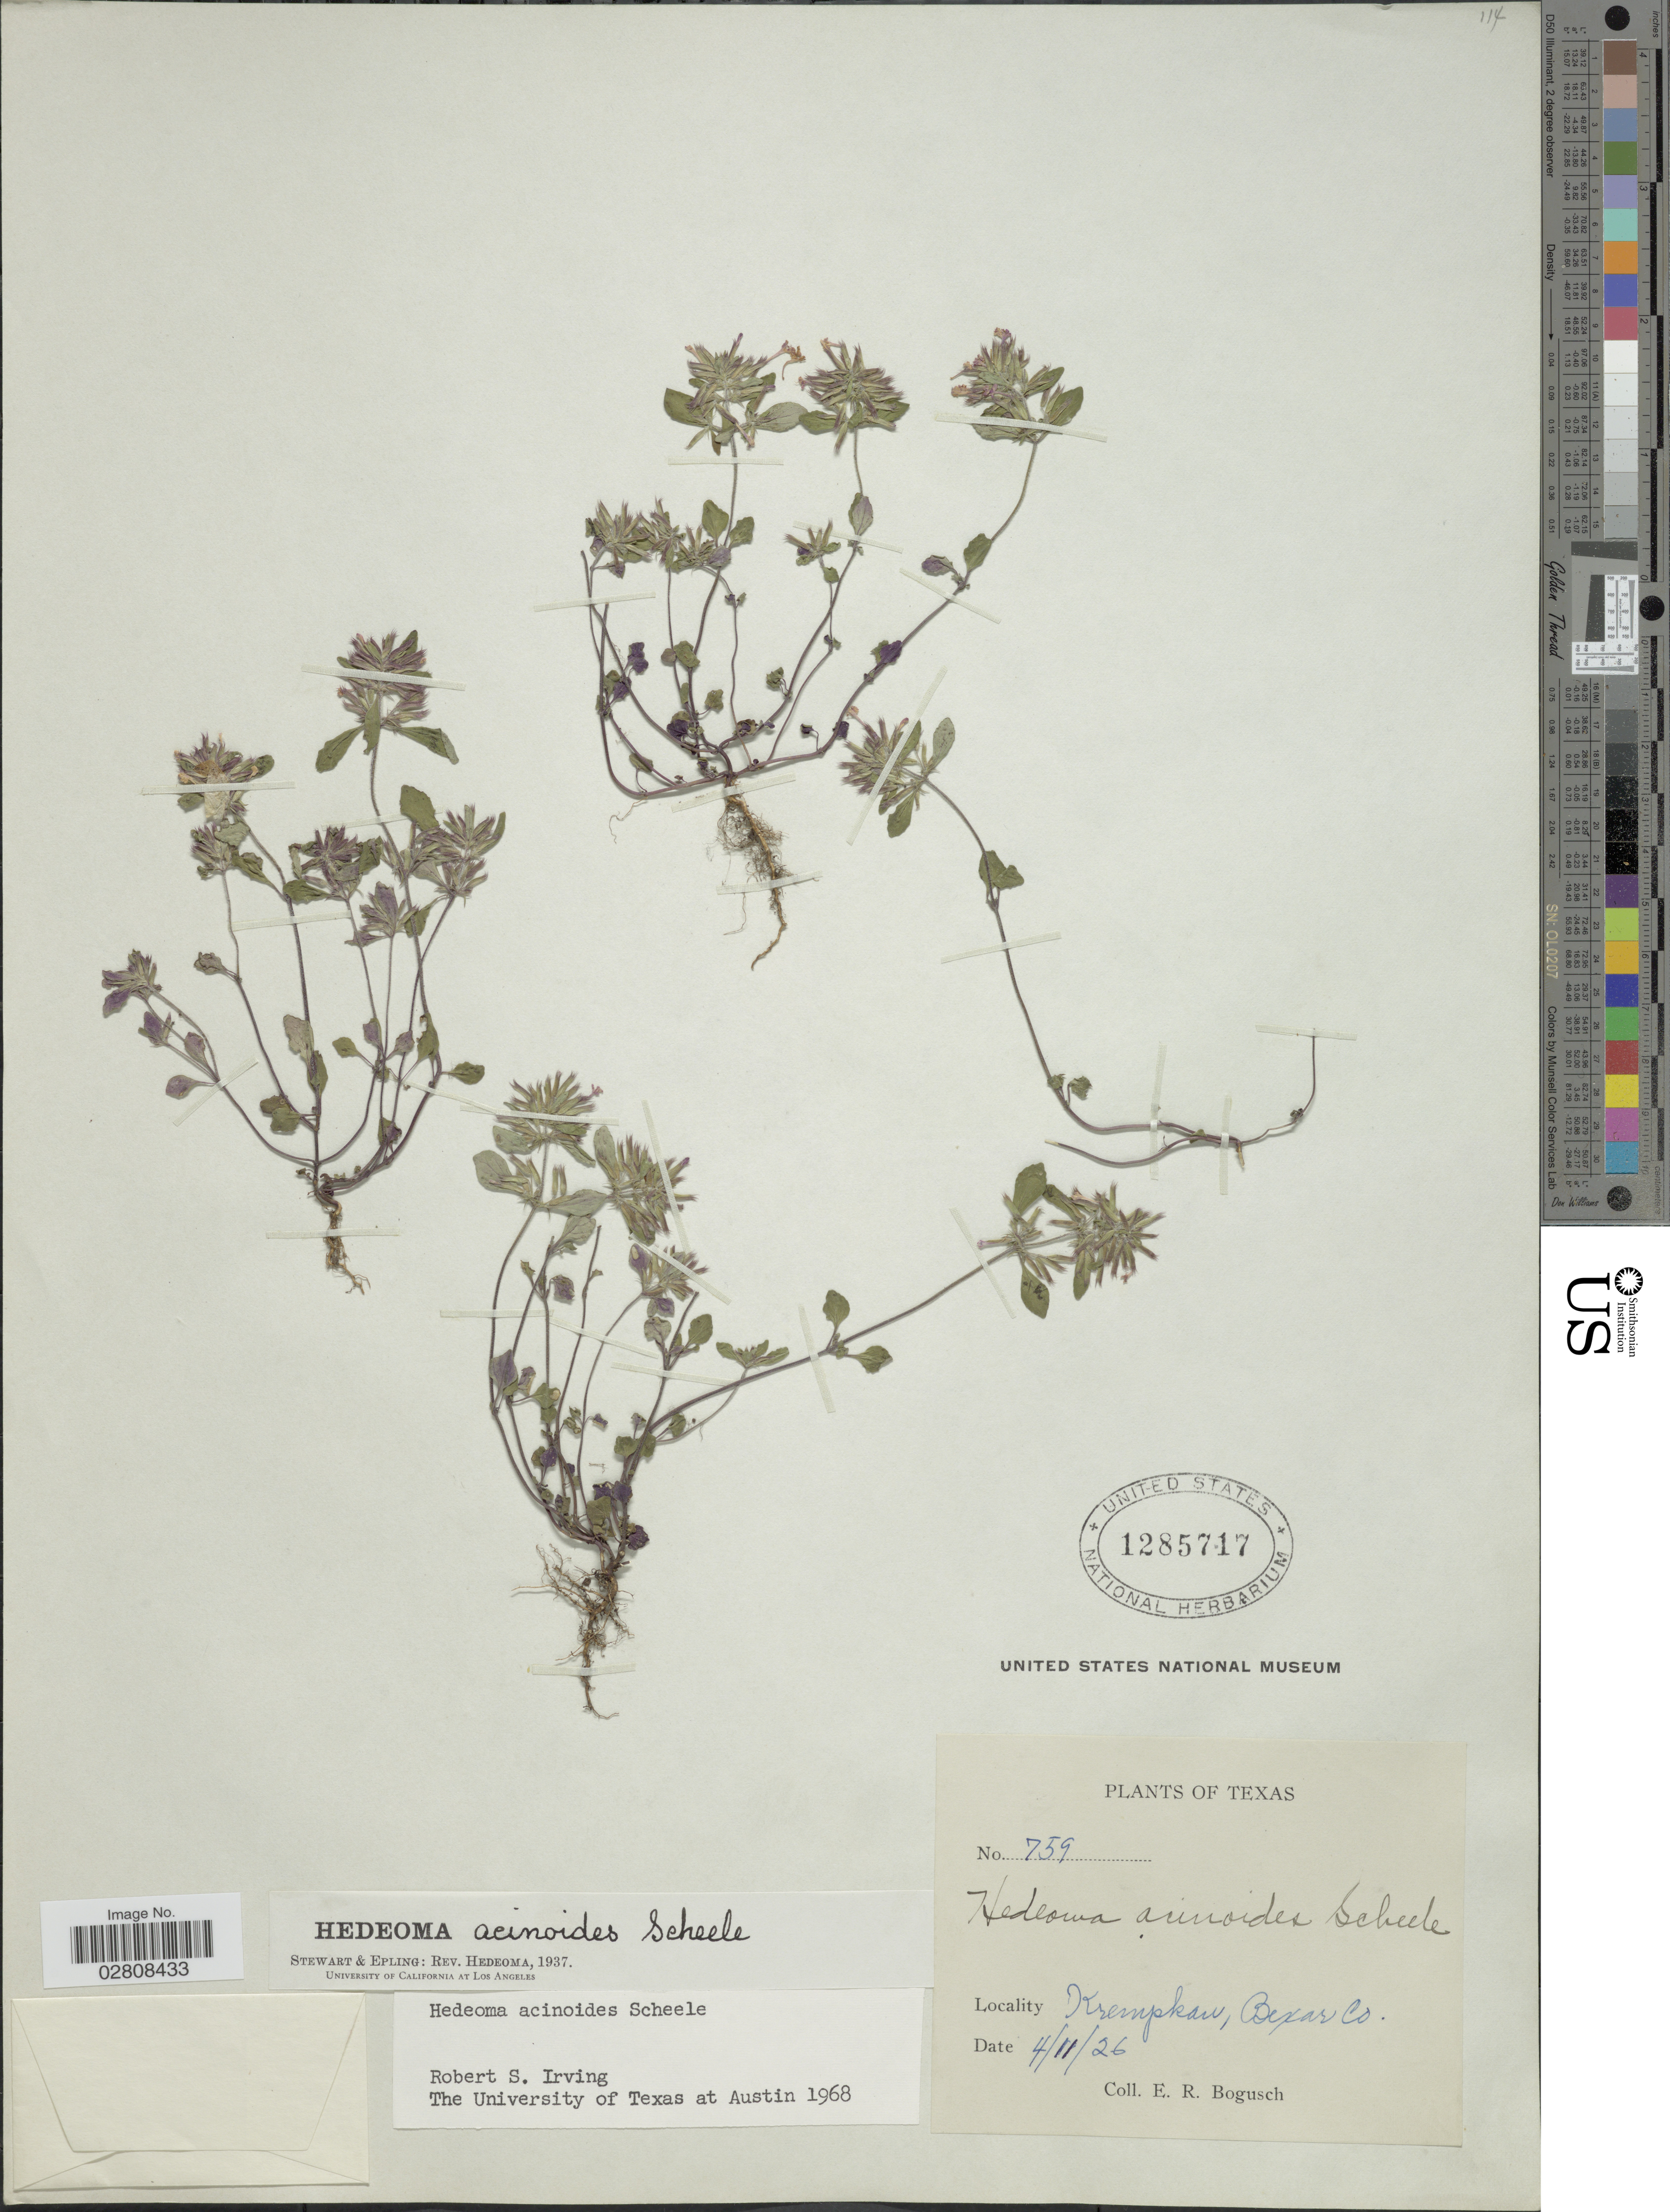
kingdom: Plantae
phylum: Tracheophyta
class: Magnoliopsida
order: Lamiales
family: Lamiaceae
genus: Hedeoma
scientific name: Hedeoma acinoides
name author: Scheele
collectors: E. Bogusch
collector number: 759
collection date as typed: Transcribed d/m/y: 4/11/26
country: United States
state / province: Texas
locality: Krempkau, Bexar Co.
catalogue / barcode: US 1285717